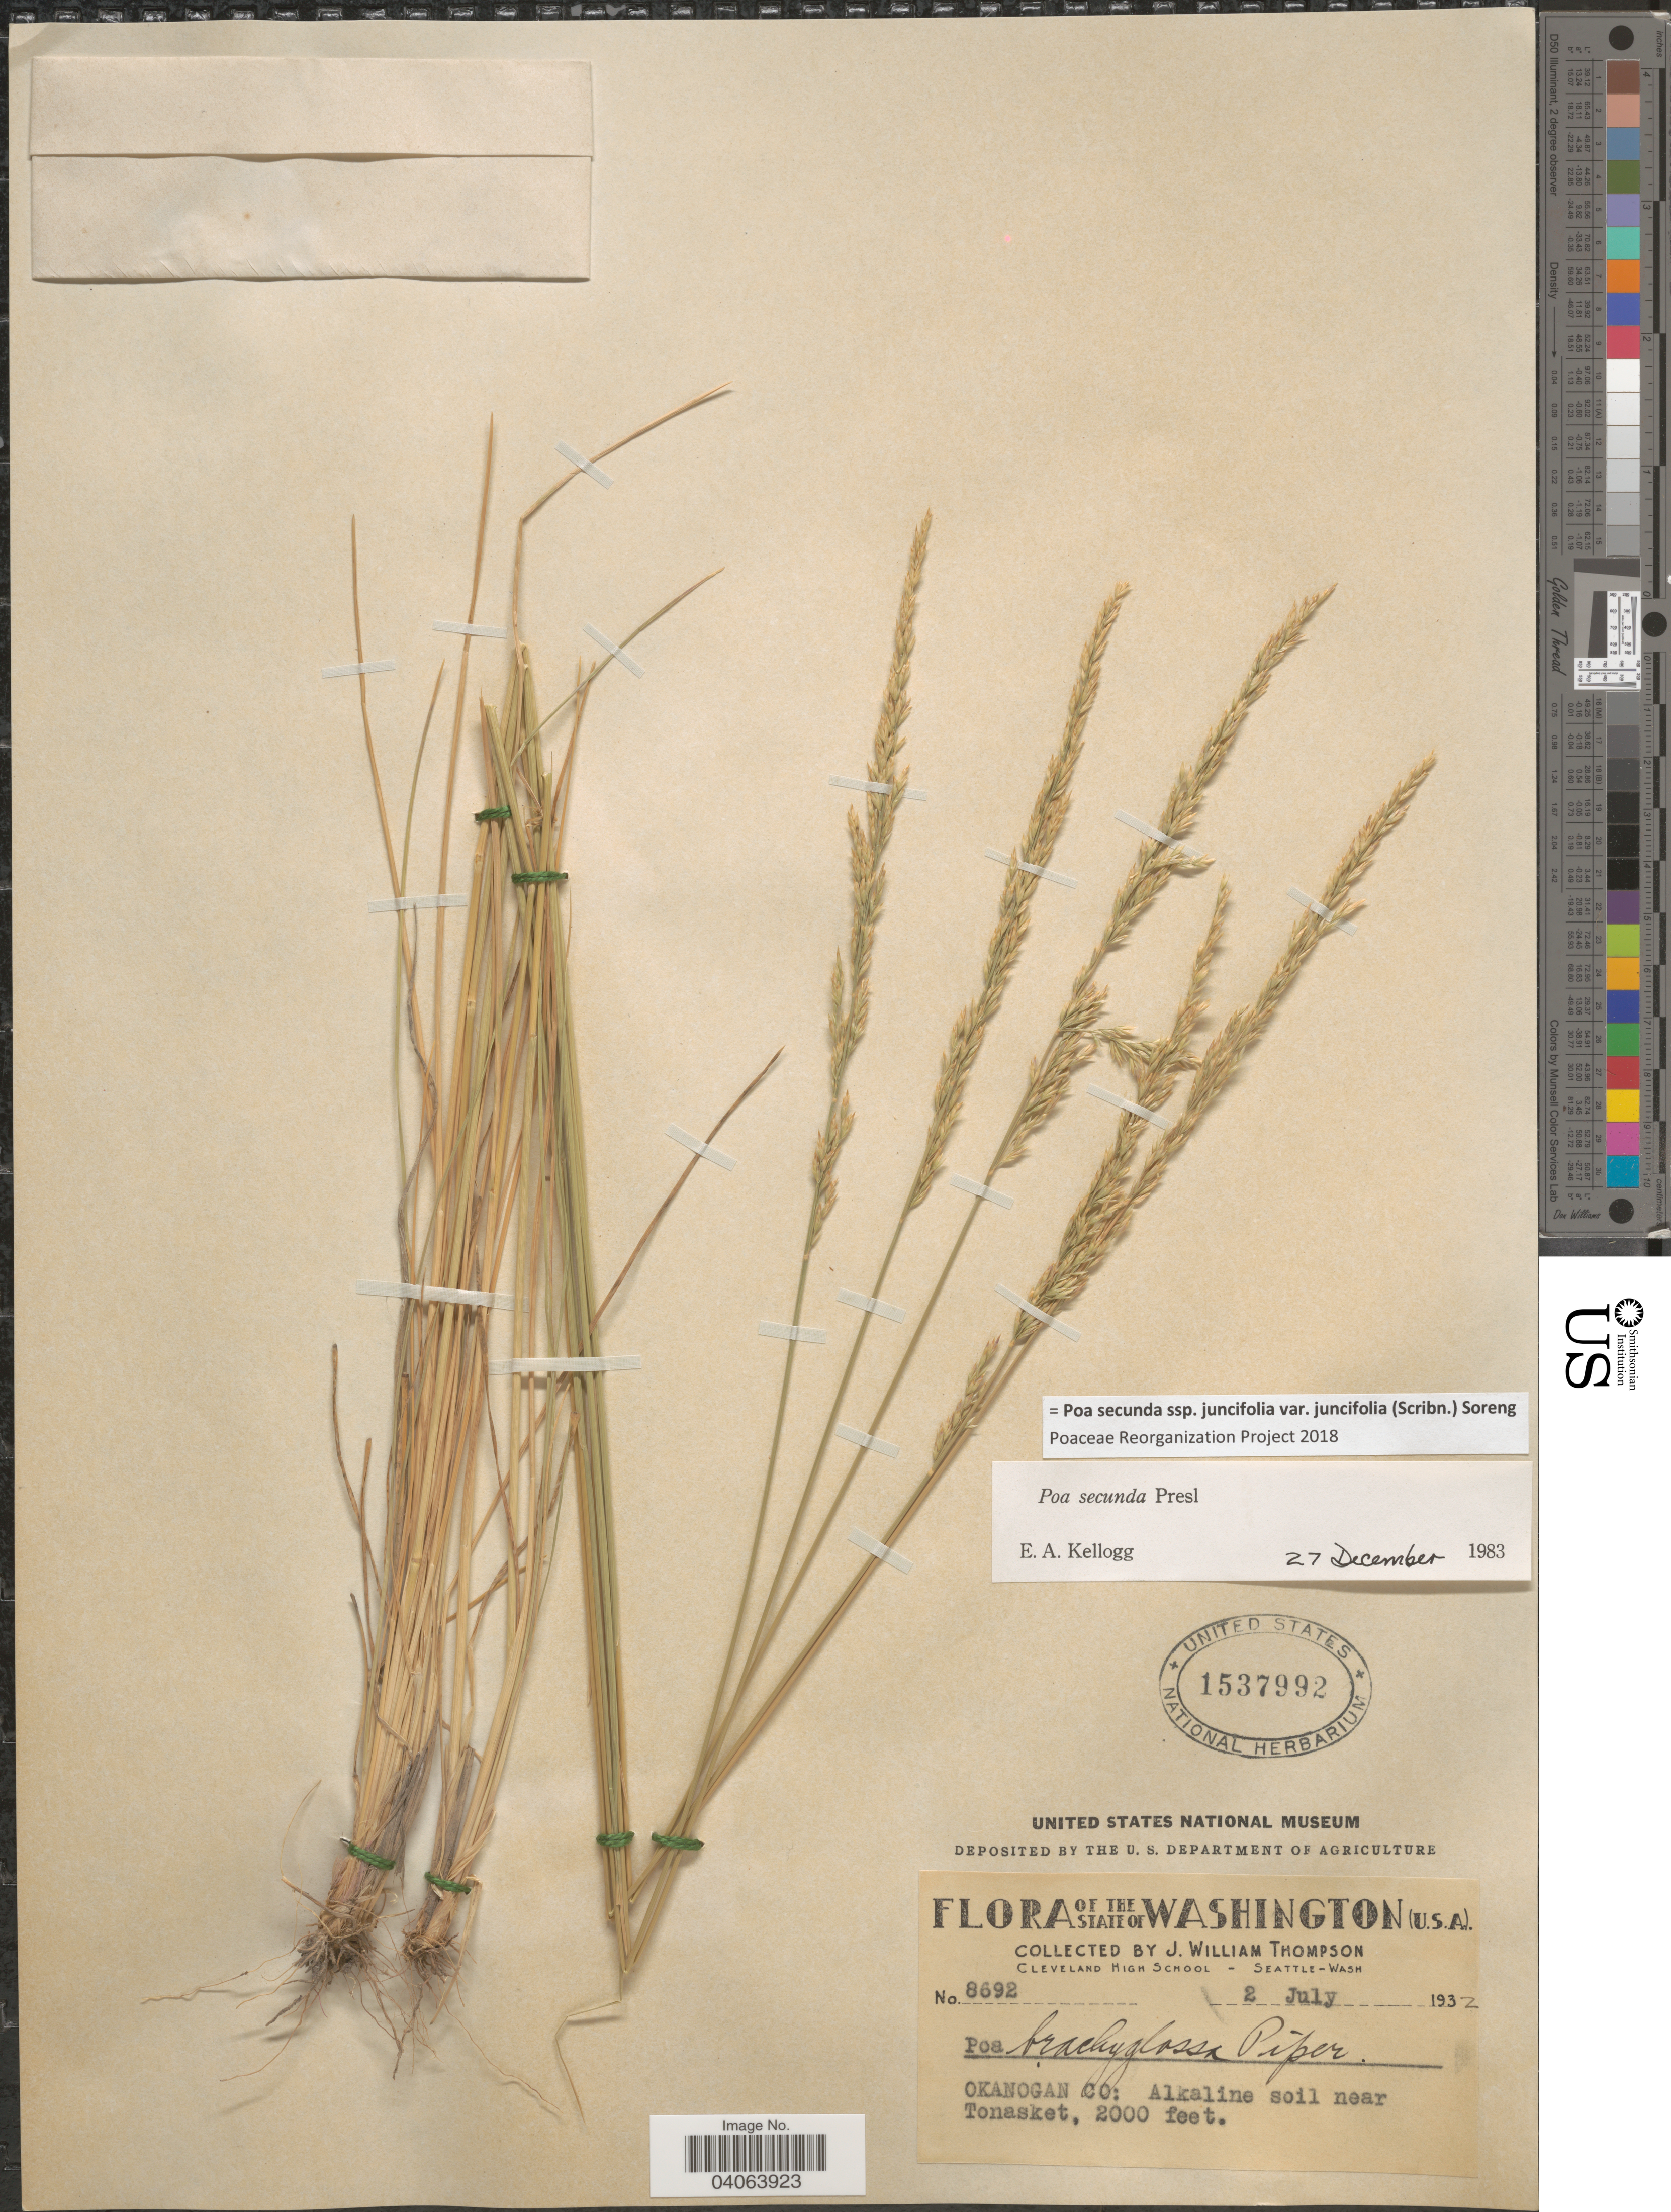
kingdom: Plantae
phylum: Tracheophyta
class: Liliopsida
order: Poales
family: Poaceae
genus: Poa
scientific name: Poa secunda subsp. juncifolia var. juncifolia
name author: (Scribn.) Soreng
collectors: J. W. Thompson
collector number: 8692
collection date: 1932-07-02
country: United States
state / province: Washington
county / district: Okanogan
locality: Okanogan Co: Alkaline soil near Tonasket.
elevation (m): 610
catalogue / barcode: US 1537992